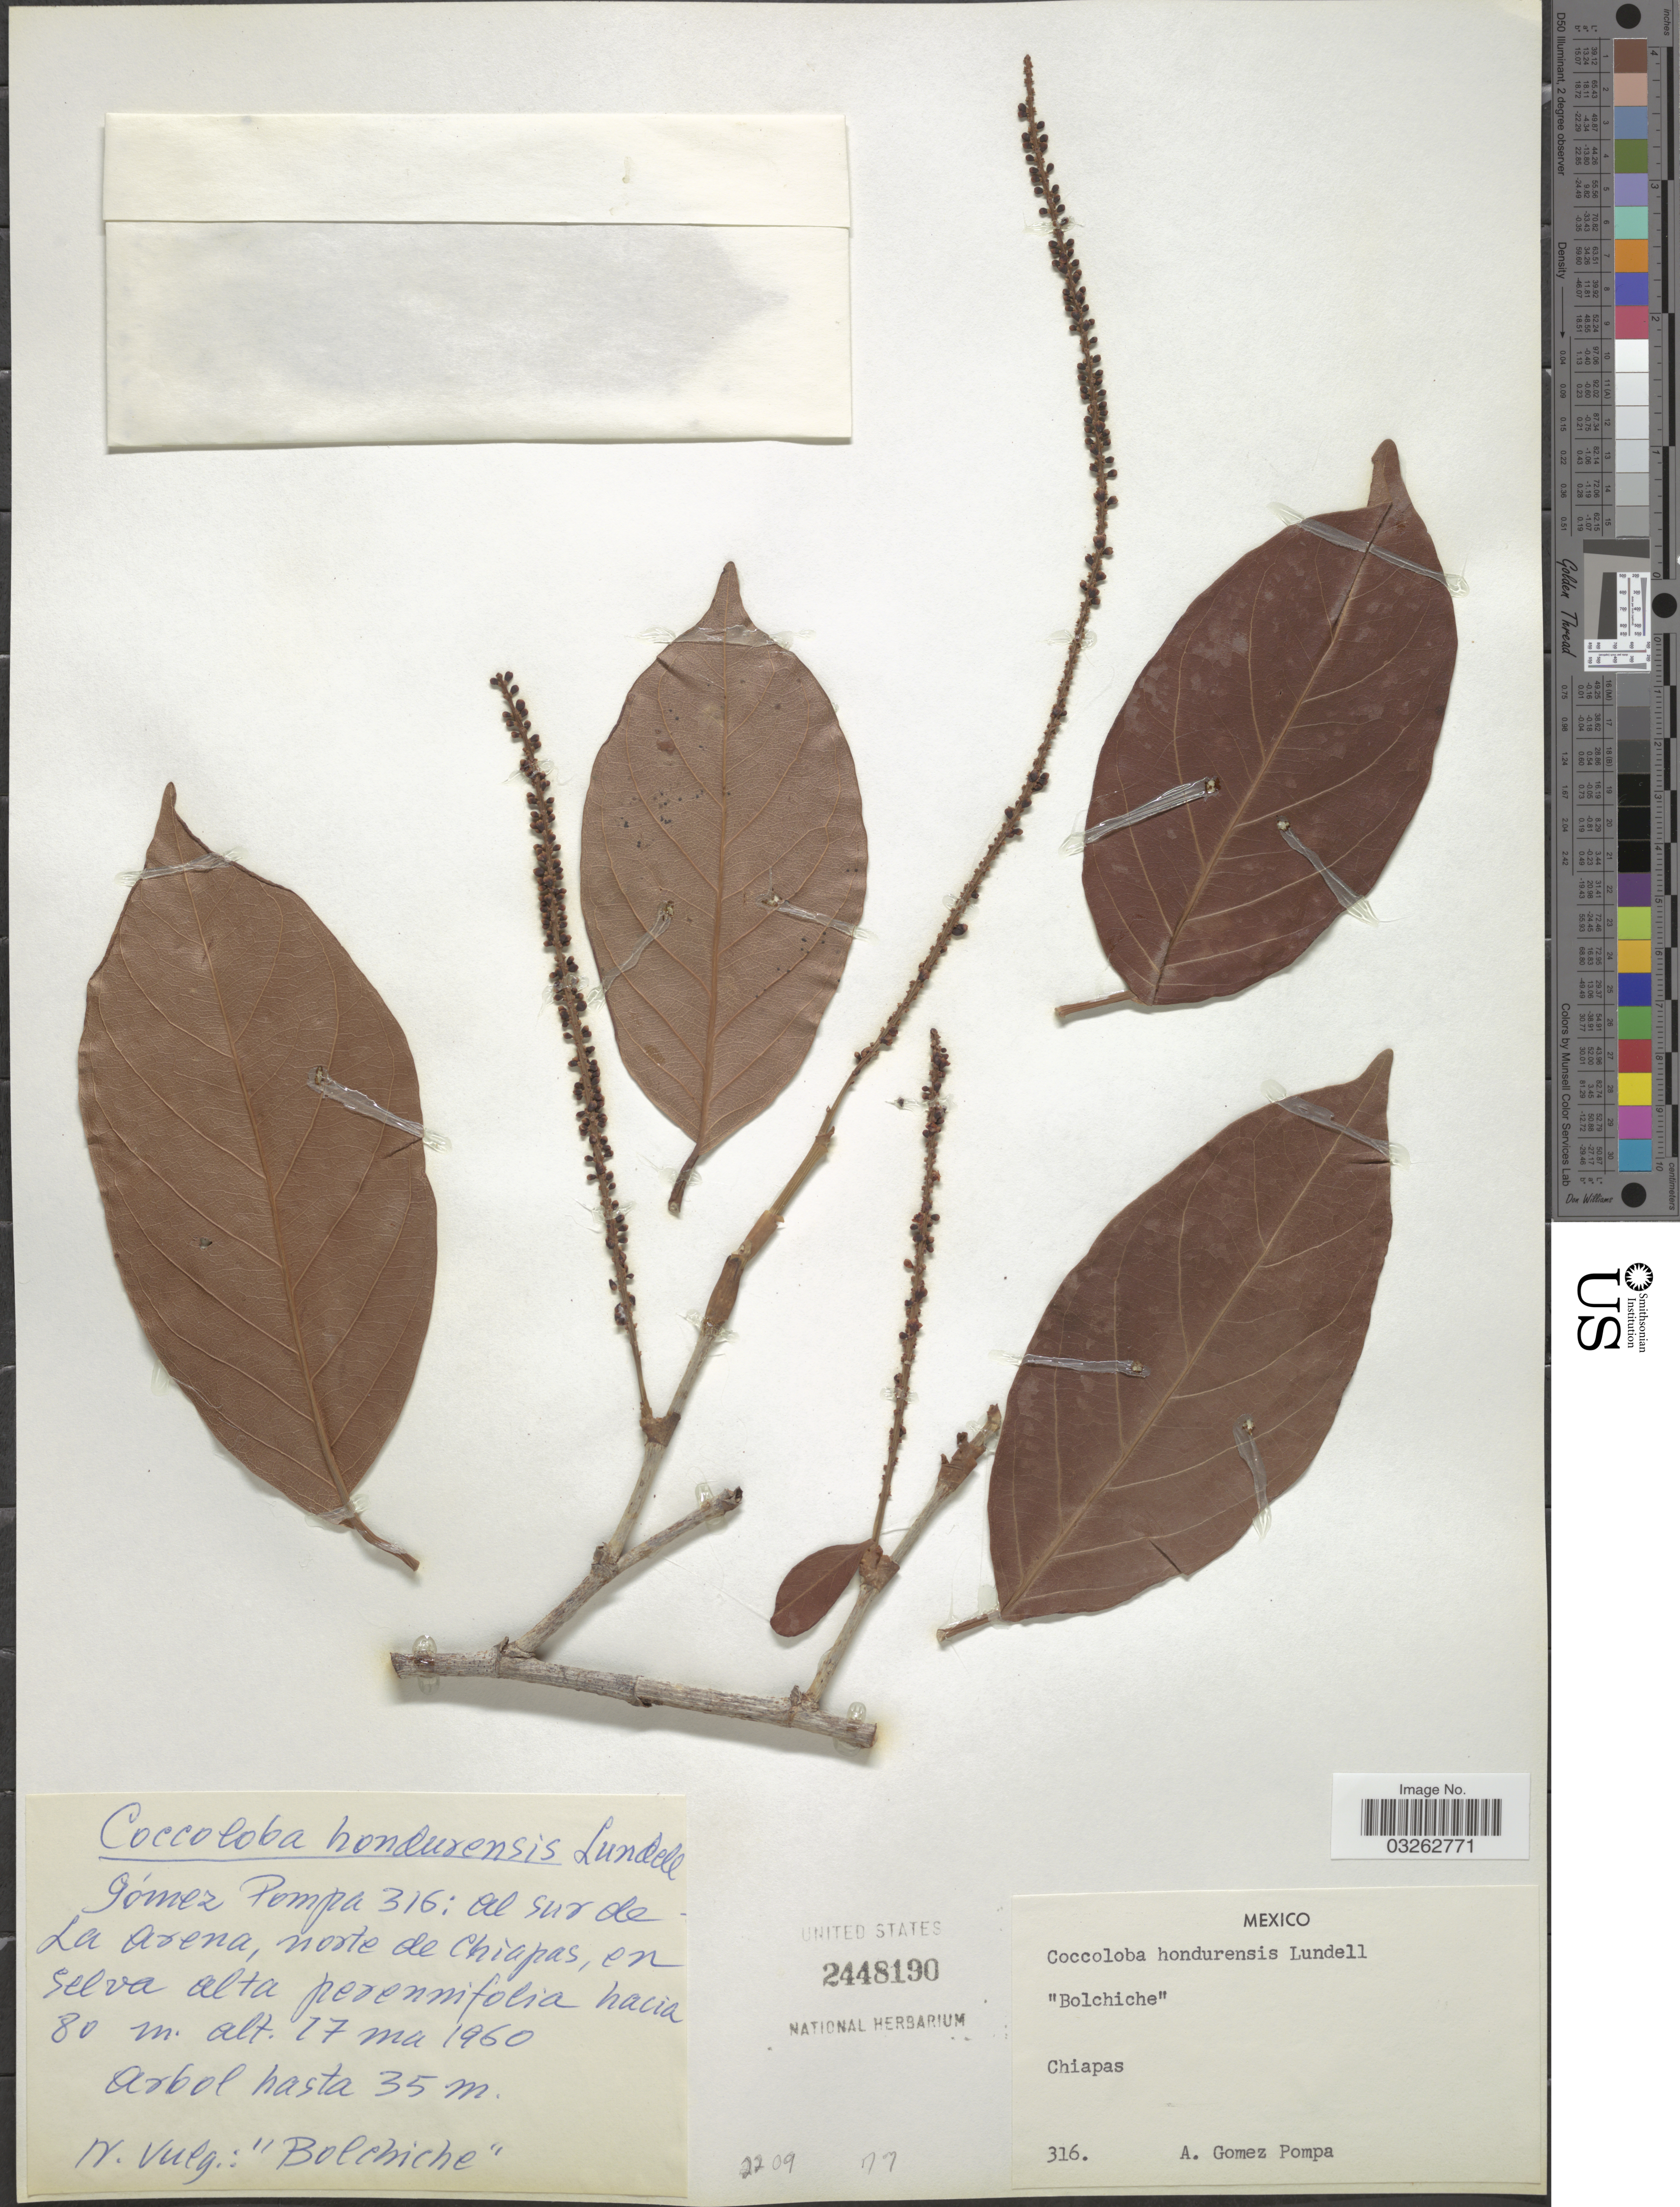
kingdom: Plantae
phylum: Tracheophyta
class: Magnoliopsida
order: Caryophyllales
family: Polygonaceae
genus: Coccoloba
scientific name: Coccoloba hondurensis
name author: Lundell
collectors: A. Gómez Pompa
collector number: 316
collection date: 1960-05-17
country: Mexico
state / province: Chiapas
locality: Al sur de La Arena, norte de Chiapas, en selva alta perennifolia.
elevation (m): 80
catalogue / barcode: US 2448190